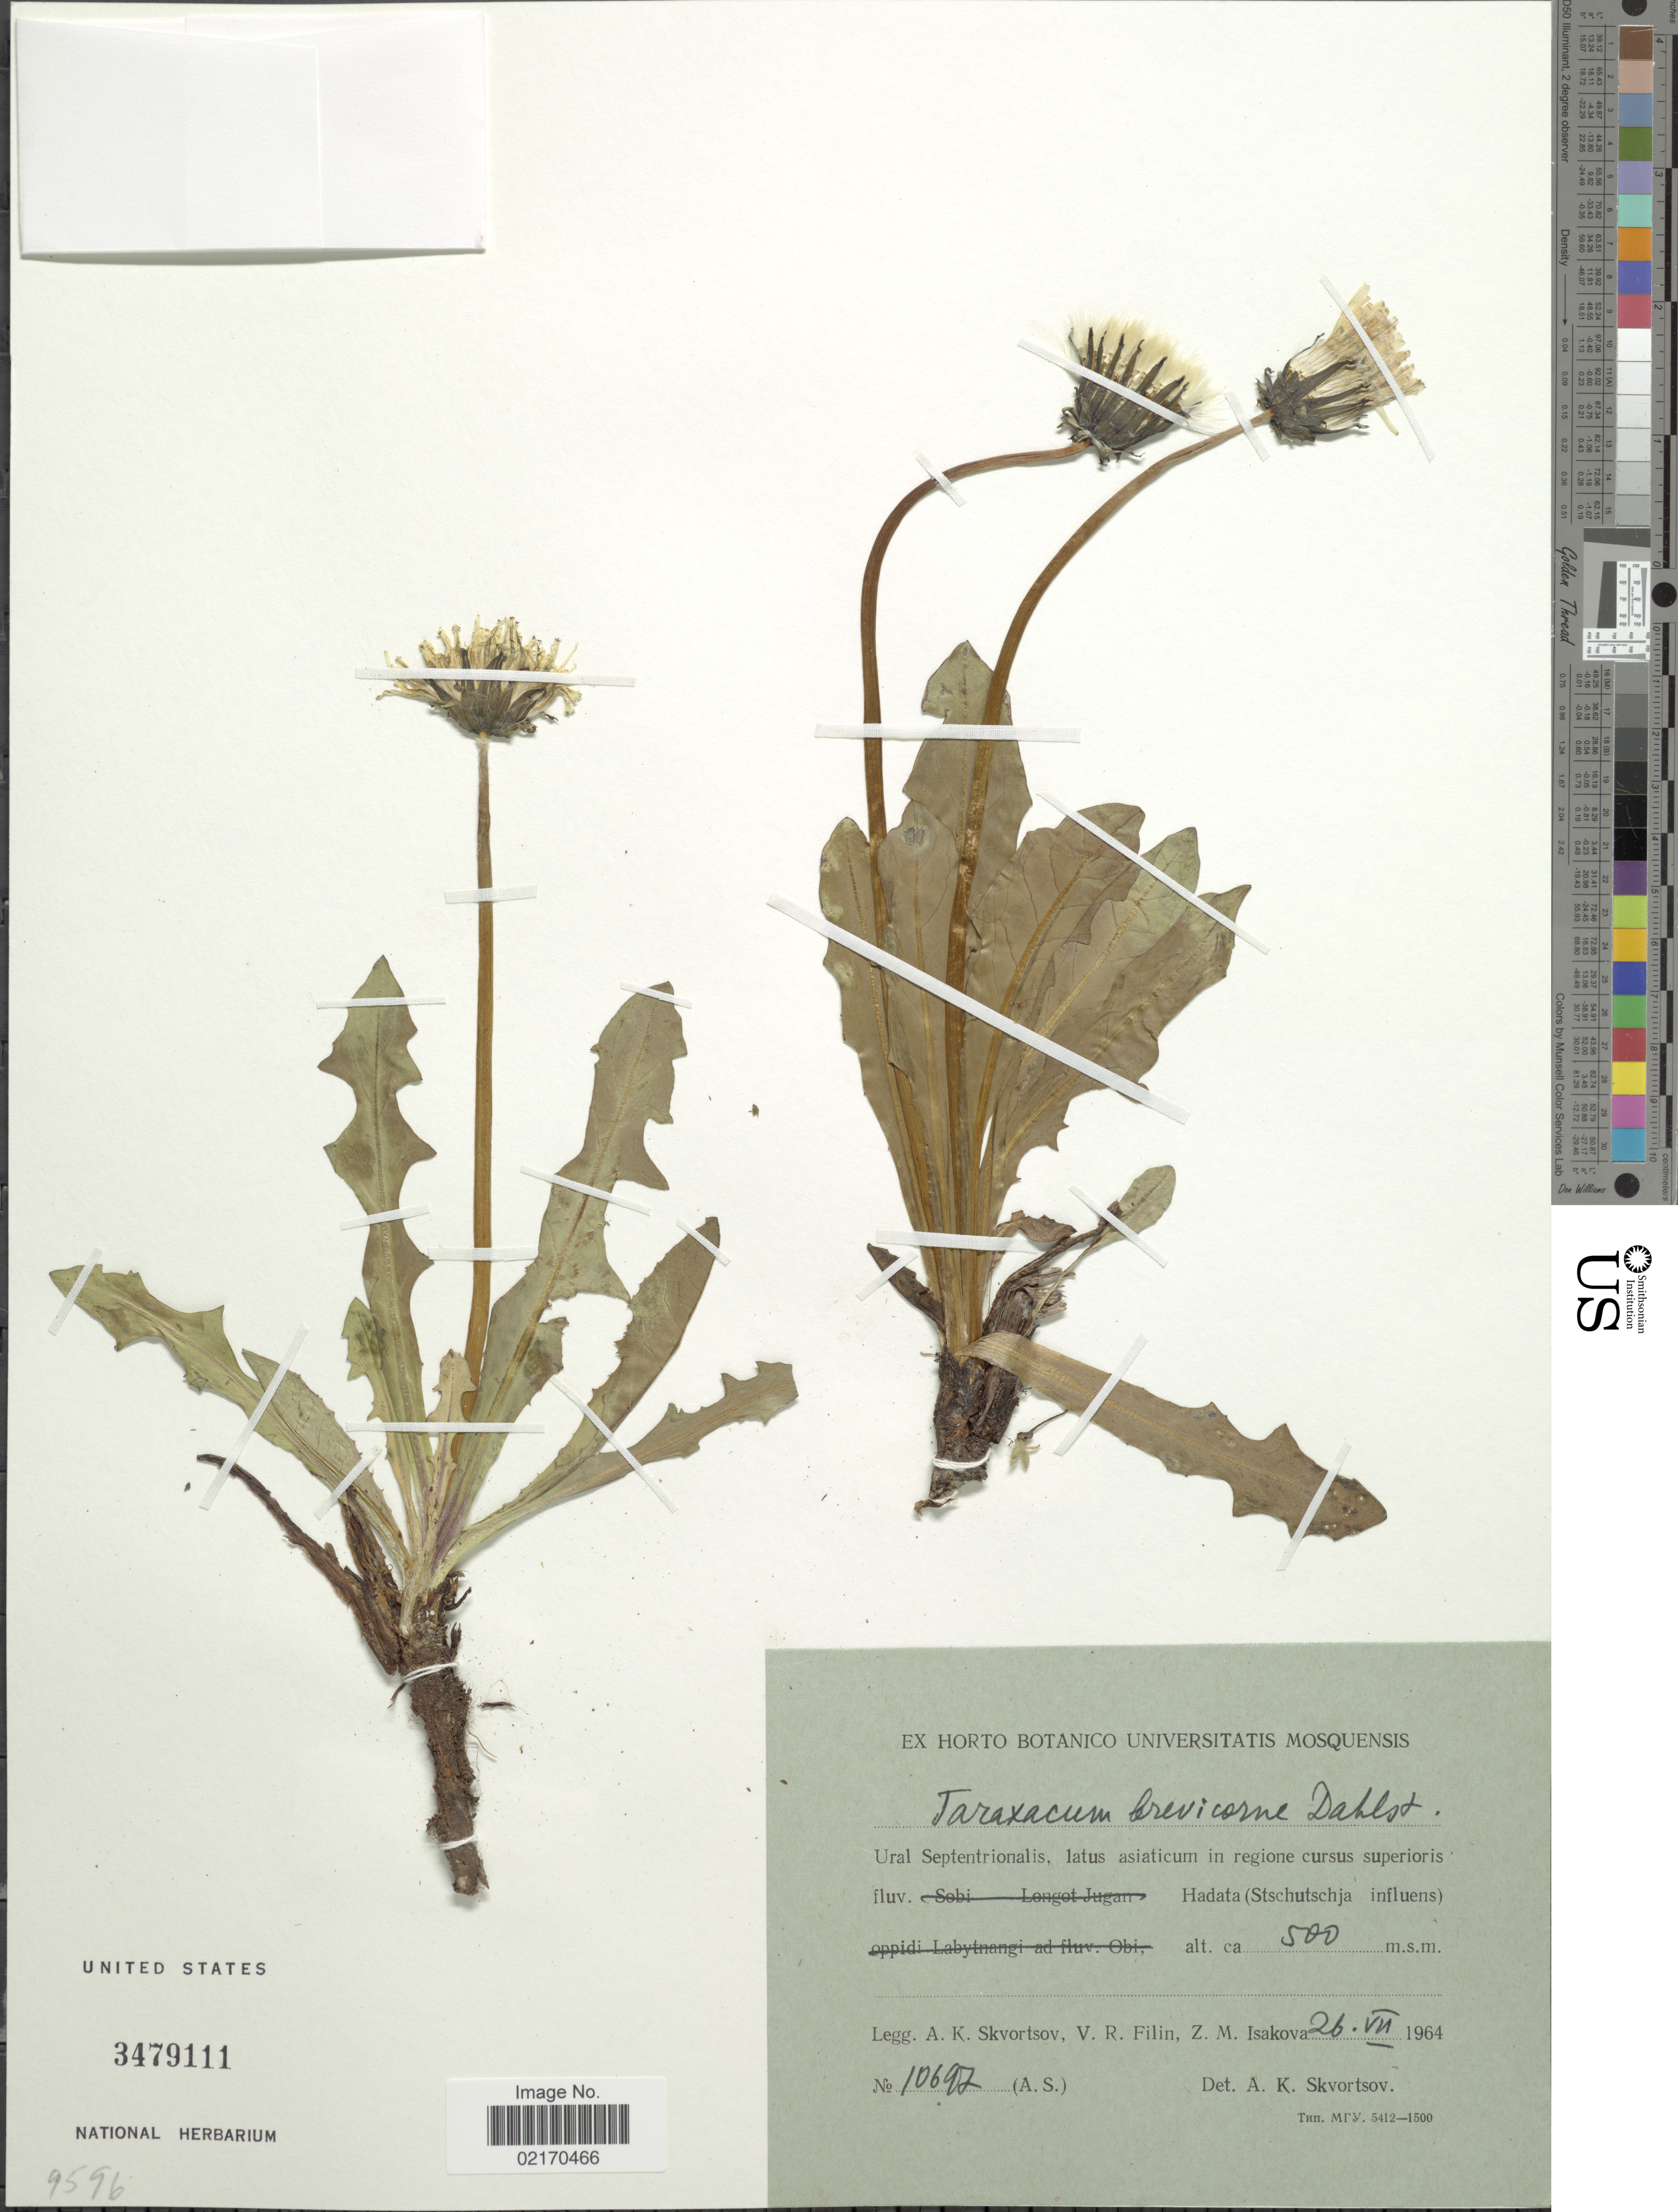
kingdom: Plantae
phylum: Tracheophyta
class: Magnoliopsida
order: Asterales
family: Asteraceae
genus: Taraxacum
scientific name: Taraxacum brevicorne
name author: Dahlst.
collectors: A. K. Skvortsov, V. Filin & Z. Isakova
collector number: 10697 (A.S.)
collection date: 1964-07-26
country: Russian Federation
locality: Ural Septentrionalis, latus asiaticum in regione cursus superioris fluv. Hadata (Stschutschja influens).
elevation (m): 500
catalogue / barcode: US 3479111